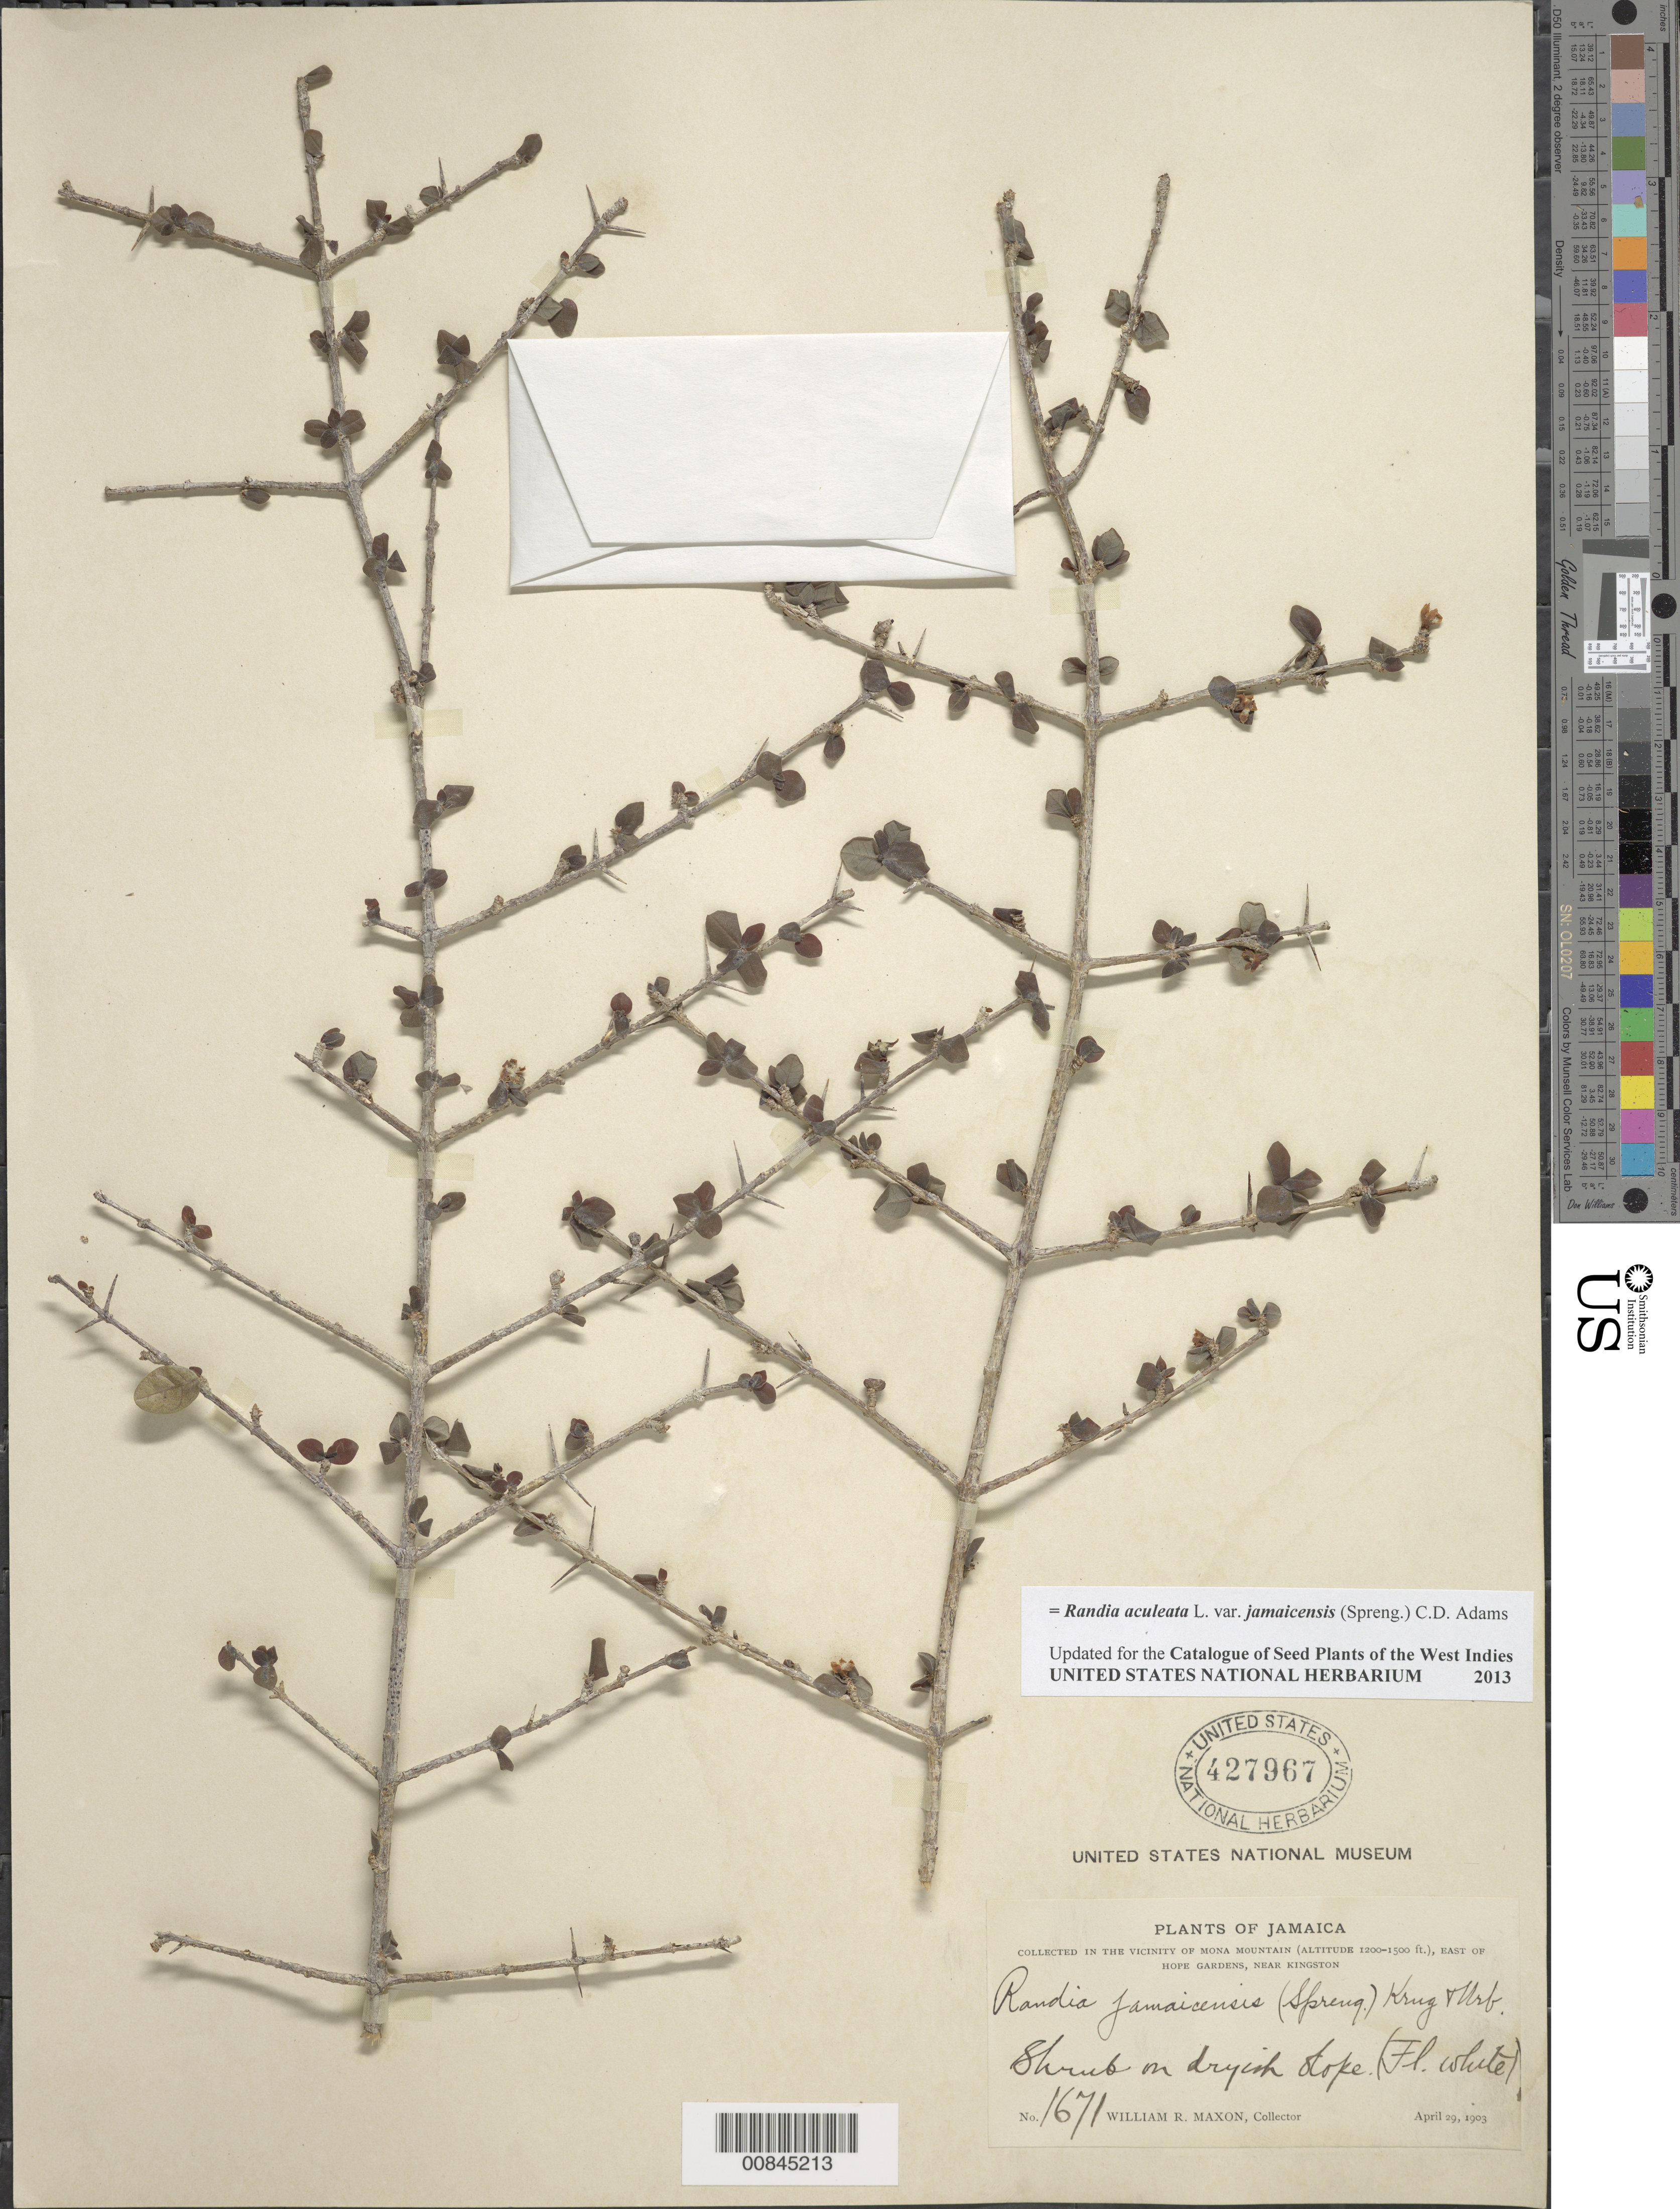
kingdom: Plantae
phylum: Tracheophyta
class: Magnoliopsida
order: Gentianales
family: Rubiaceae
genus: Randia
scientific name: Randia aculeata var. jamaicensis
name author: (Spreng.) C.D. Adams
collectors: W. R. Maxon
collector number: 1671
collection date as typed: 29 Apr 1903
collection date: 1903-04-29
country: Jamaica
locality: Vicinity of Mona Mountain, east of Hope Gardens, near Kingston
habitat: Montane, dry slope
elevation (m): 366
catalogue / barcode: US 427967